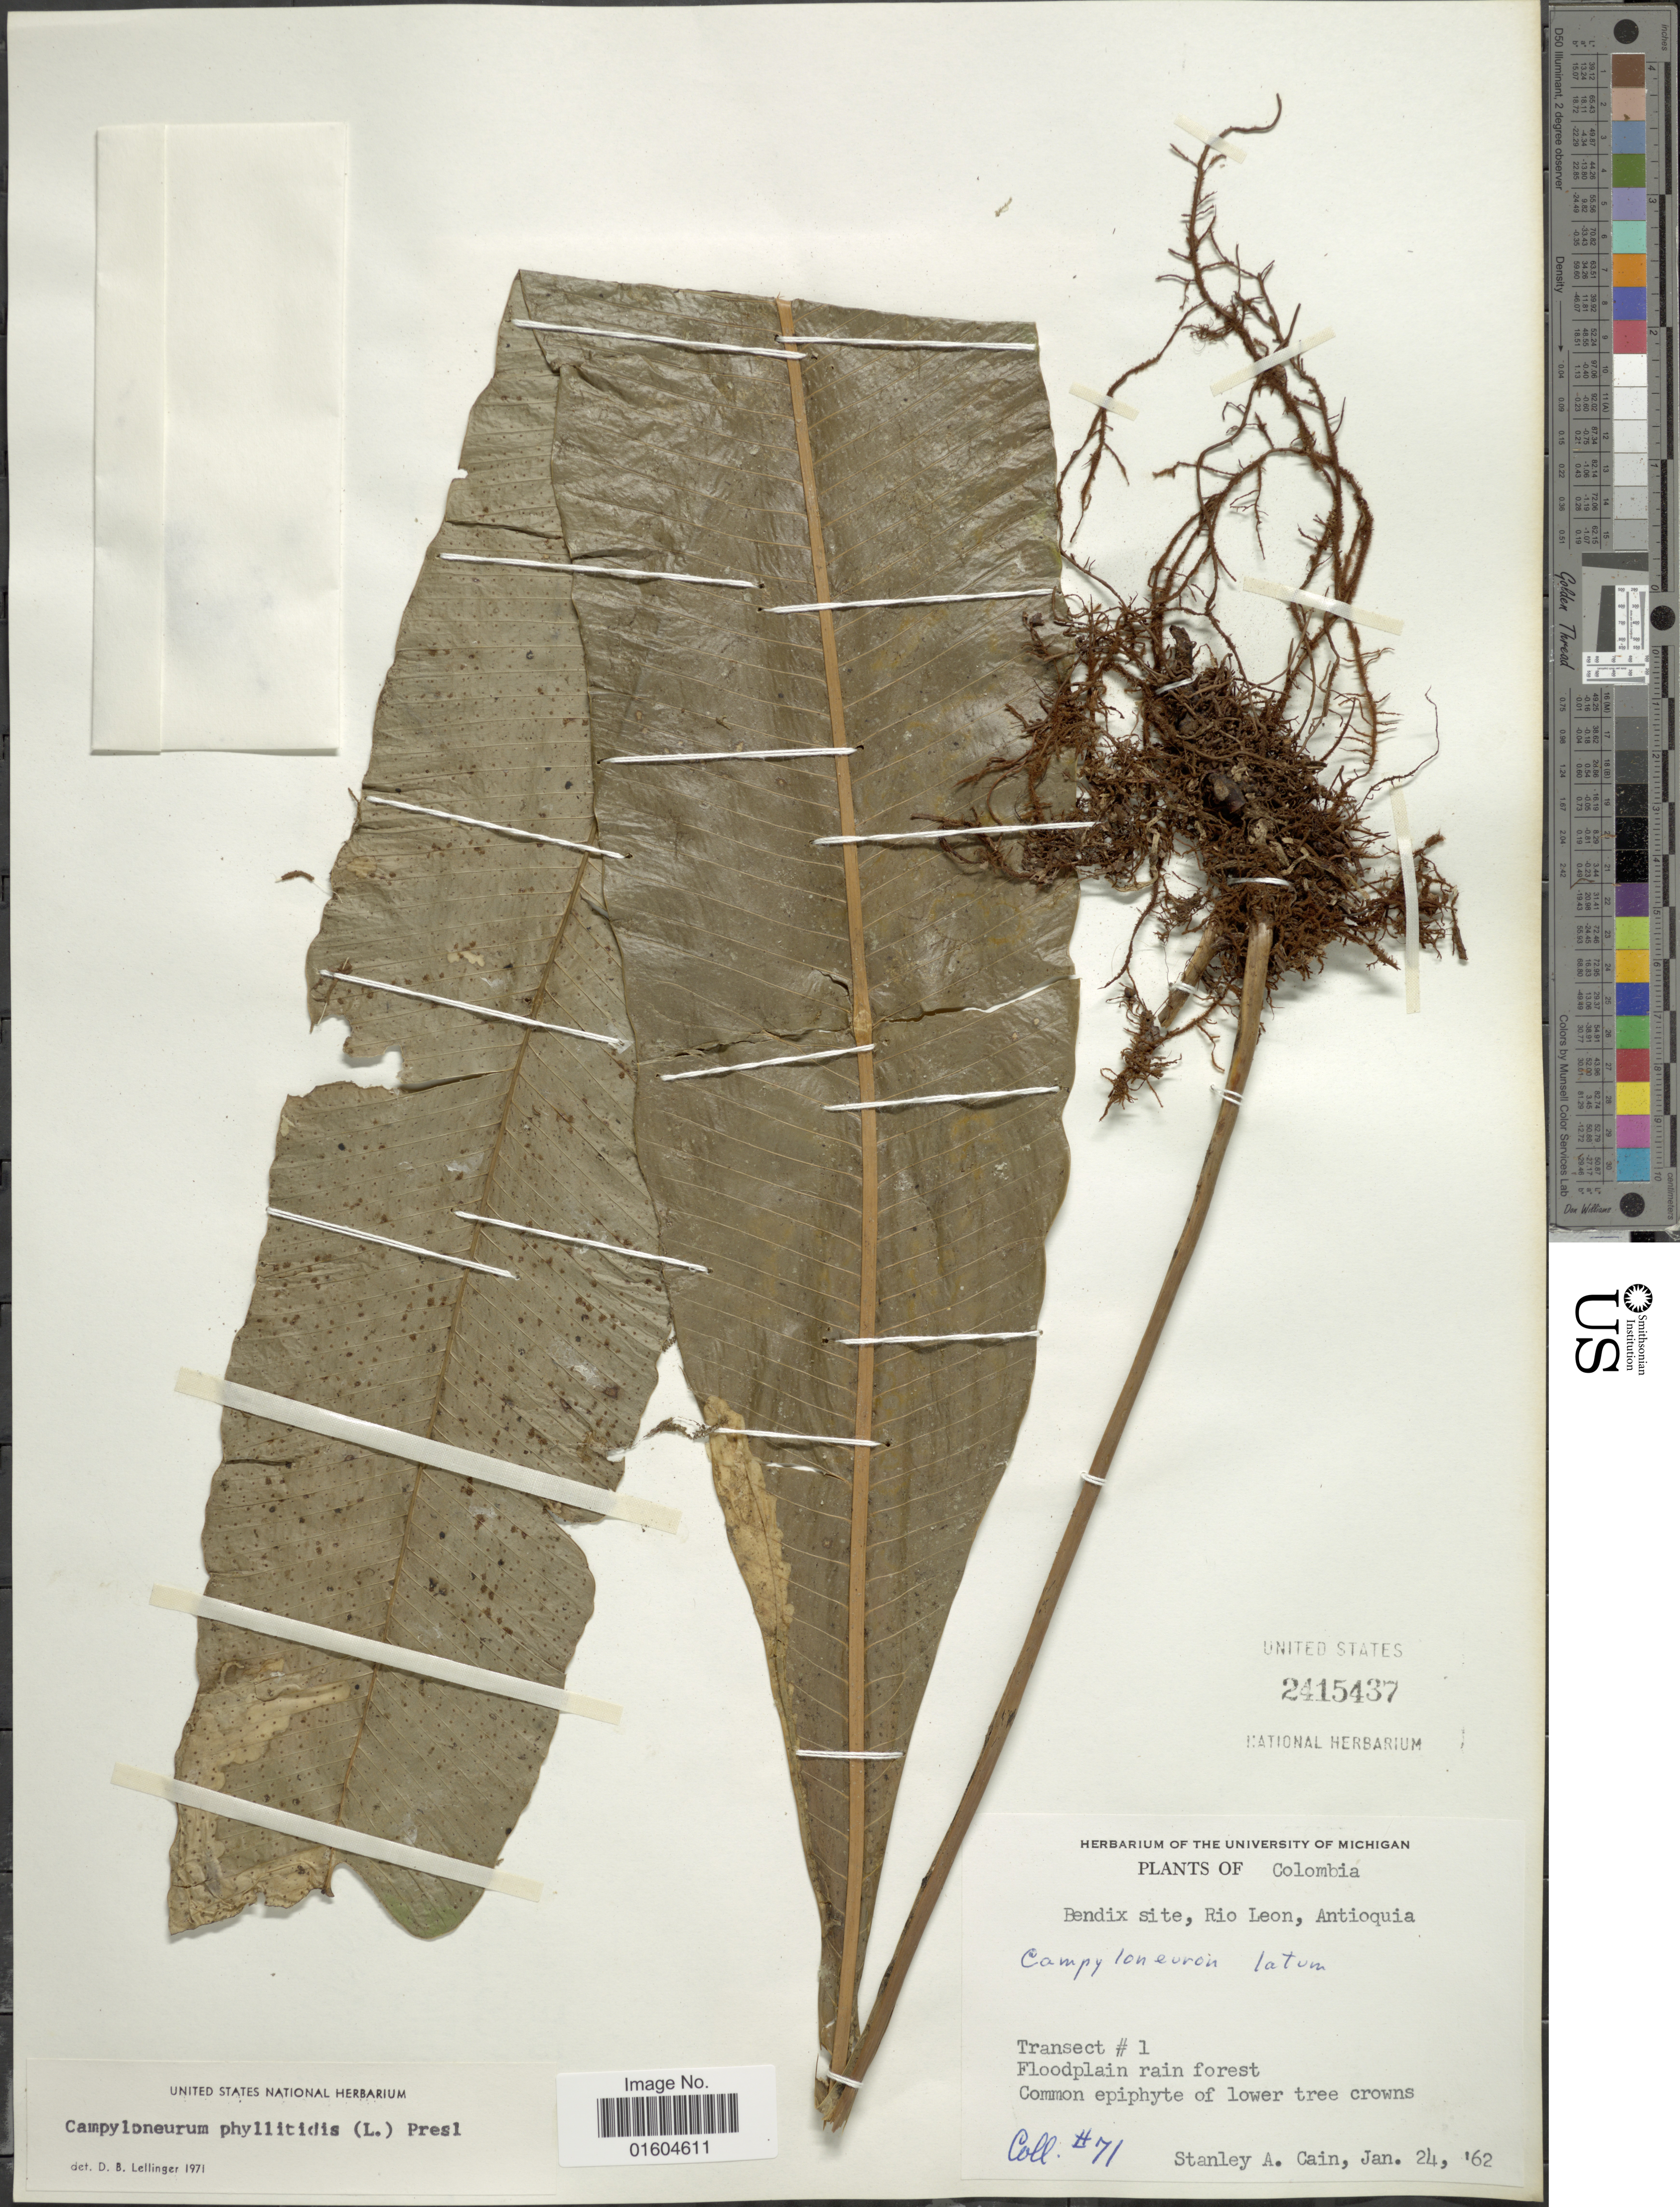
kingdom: Plantae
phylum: Tracheophyta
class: Polypodiopsida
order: Polypodiales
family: Polypodiaceae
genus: Campyloneurum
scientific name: Campyloneurum phyllitidis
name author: (L.) C. Presl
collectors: S. Cain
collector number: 71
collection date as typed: Transcribed d/m/y: 24/1/62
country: Colombia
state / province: Antioquia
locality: Colombia. Bendix site, Rio Leon, Antioquia. Transext # 1. Floodplain rain forest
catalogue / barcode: US 2415437